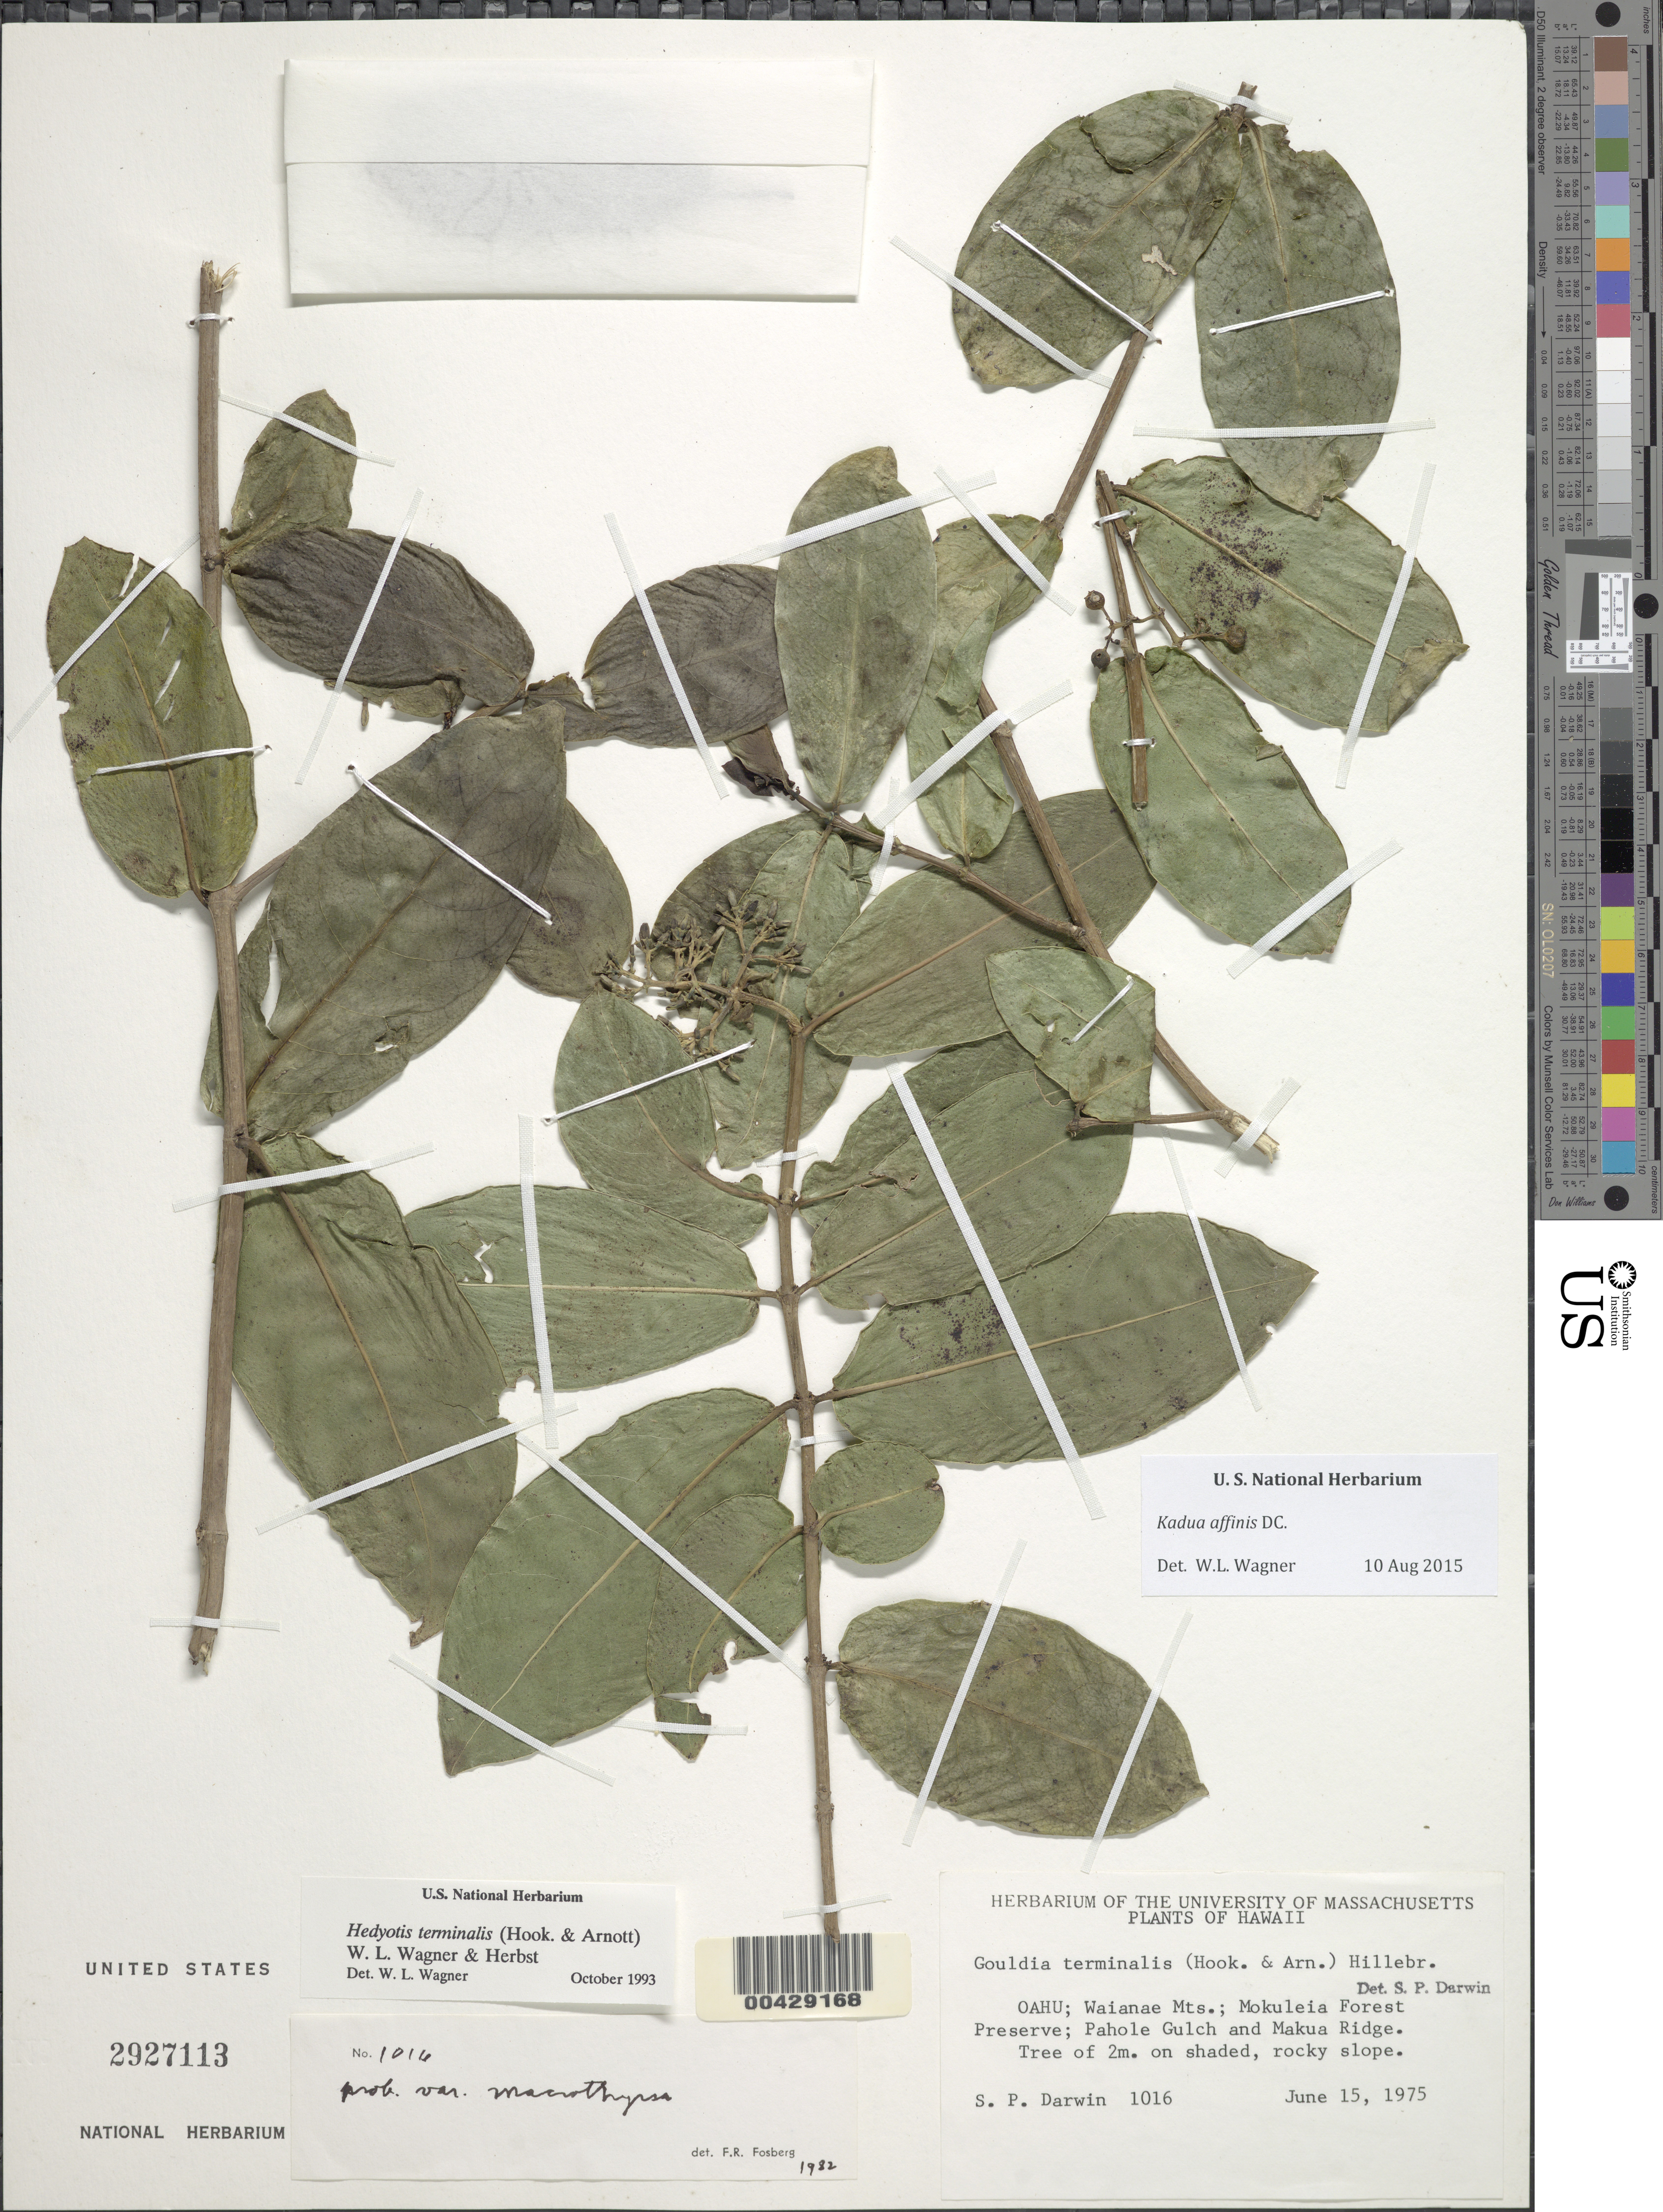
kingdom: Plantae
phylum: Tracheophyta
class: Magnoliopsida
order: Gentianales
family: Rubiaceae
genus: Kadua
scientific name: Kadua affinis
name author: DC.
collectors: S. P. Darwin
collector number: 1016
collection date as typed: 15 Jun 1975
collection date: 1975-06-15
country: United States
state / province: Hawaii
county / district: Honolulu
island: Oahu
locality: Waianae Mountains; Mokuleia Forest Preserve; Pahole Gulch and Makua Ridge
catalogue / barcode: US 2927113